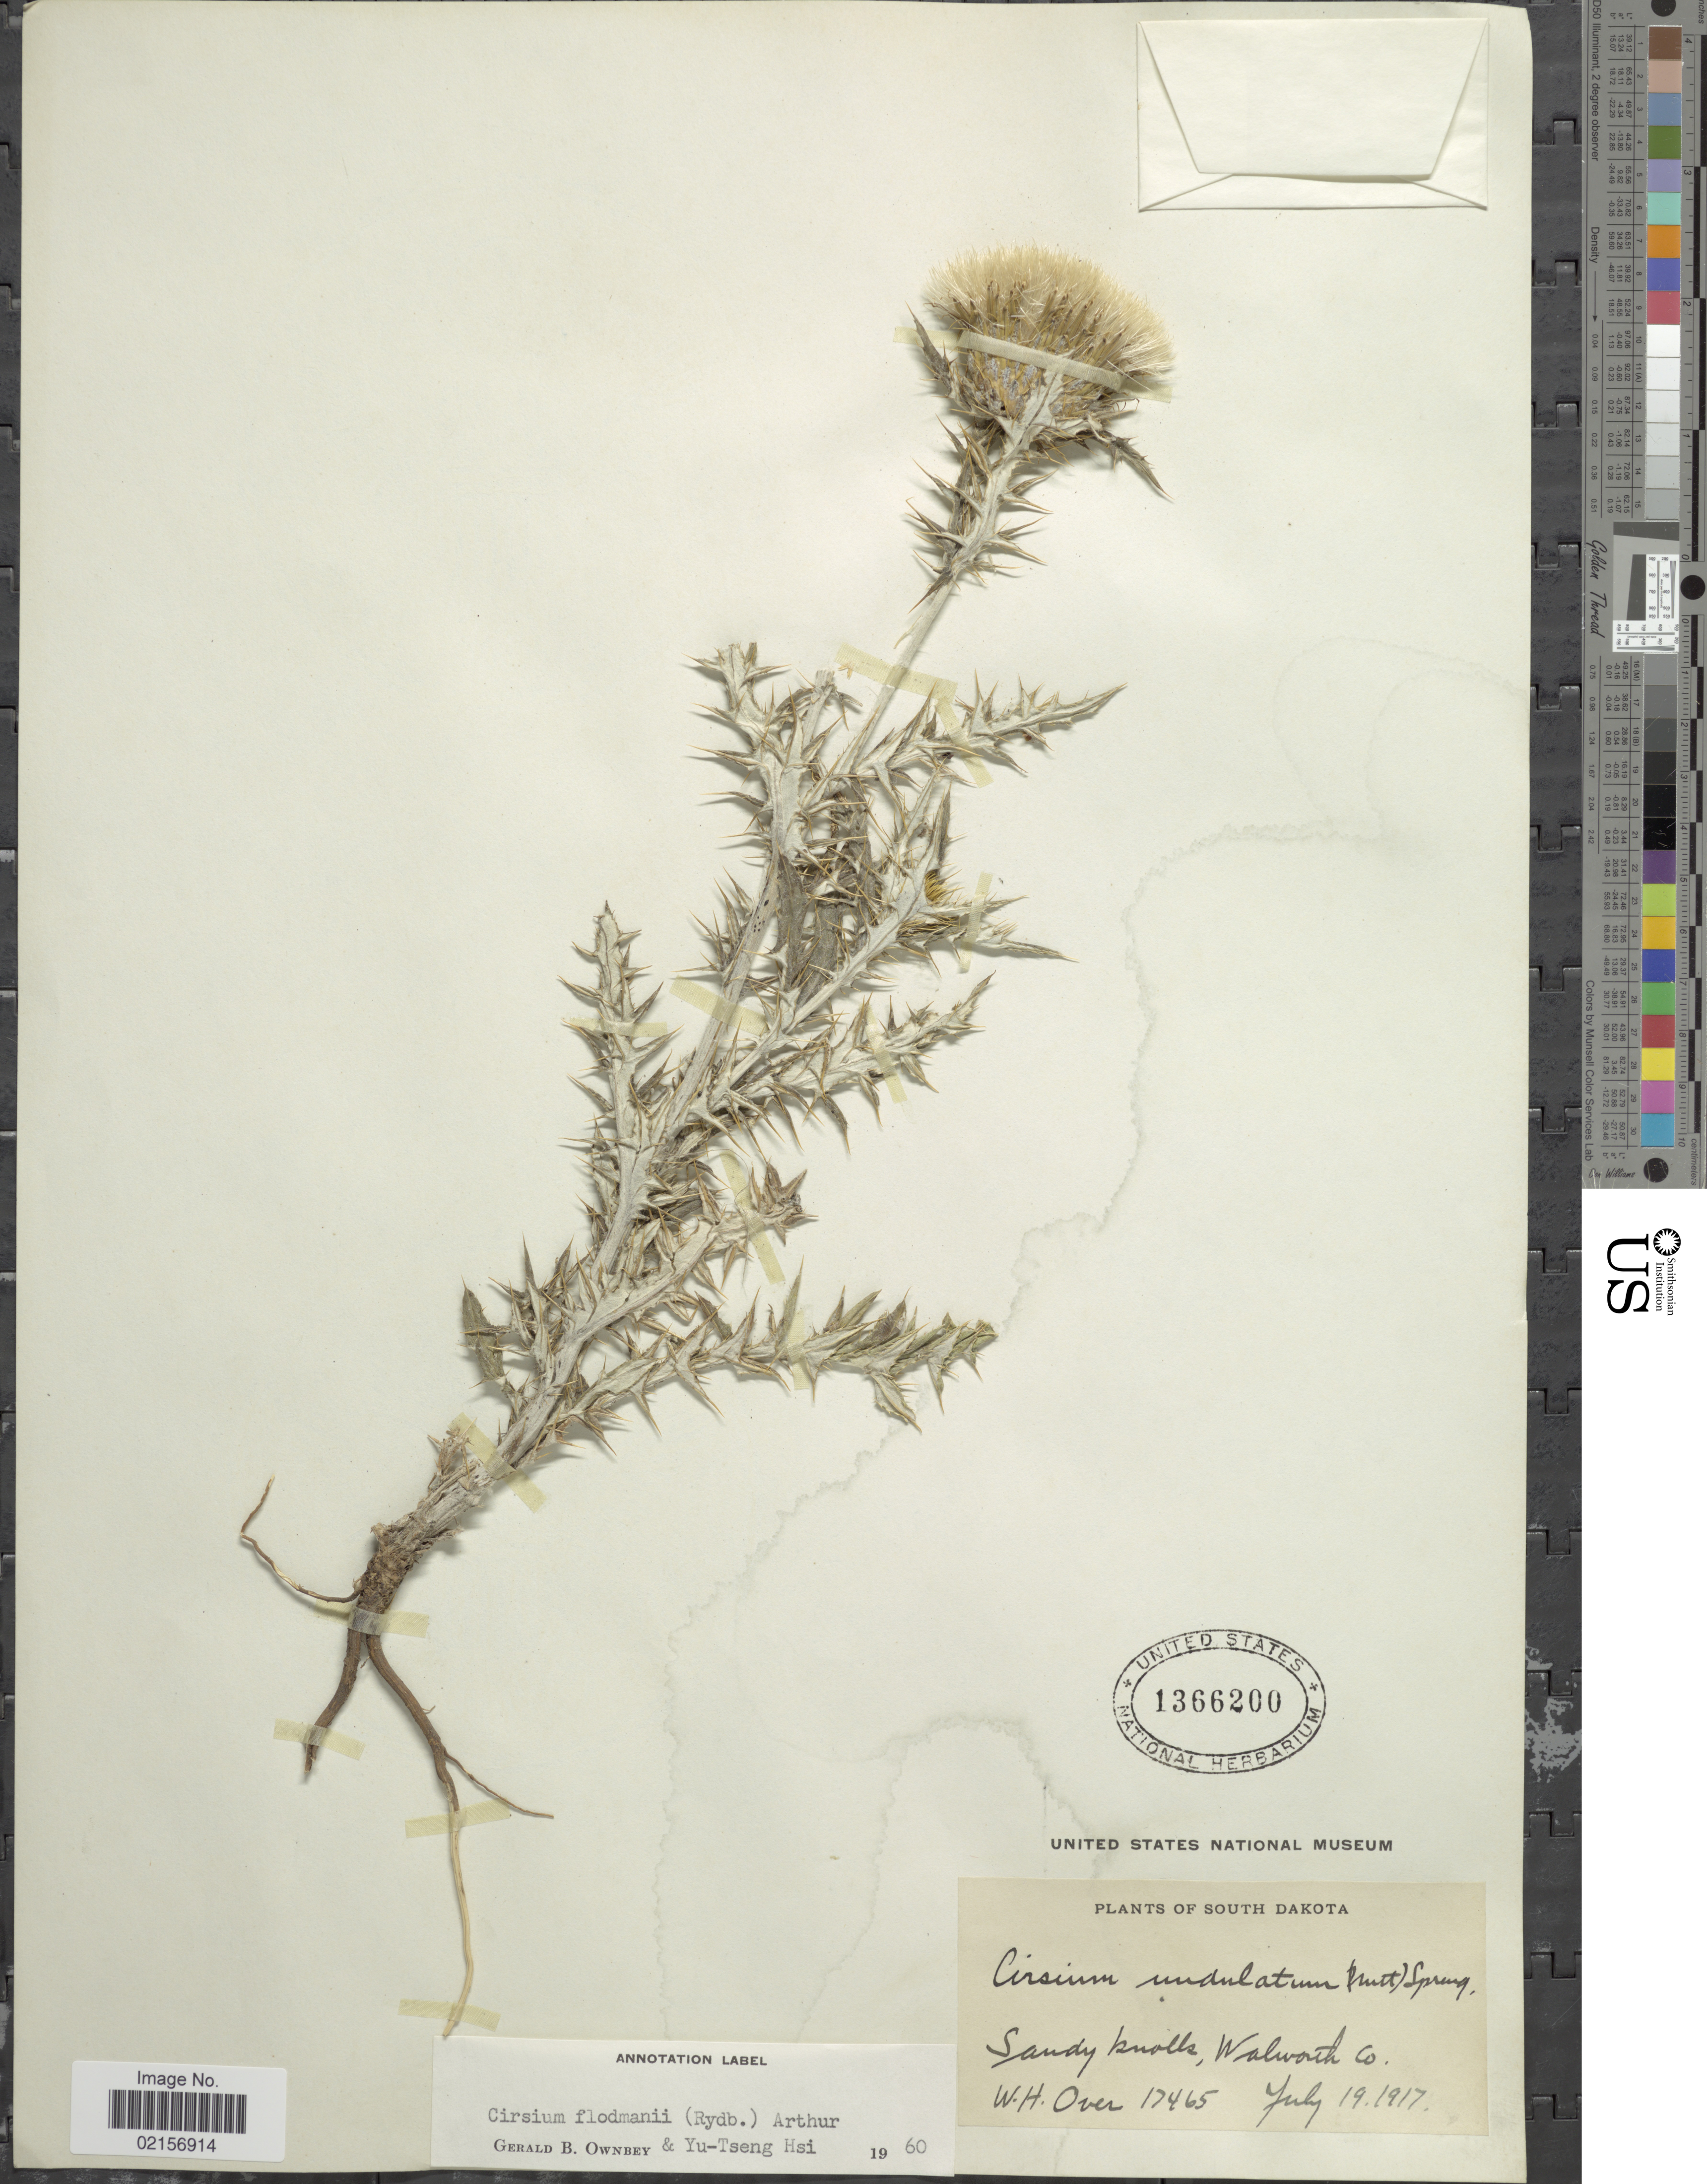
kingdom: Plantae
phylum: Tracheophyta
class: Magnoliopsida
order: Asterales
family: Asteraceae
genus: Cirsium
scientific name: Cirsium flodmanii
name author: (Rydb.) Arthur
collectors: W. Over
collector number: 17465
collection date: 1917-07-19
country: United States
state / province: South Dakota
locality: Sandy knolls, Walworth Co.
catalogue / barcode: US 1366200